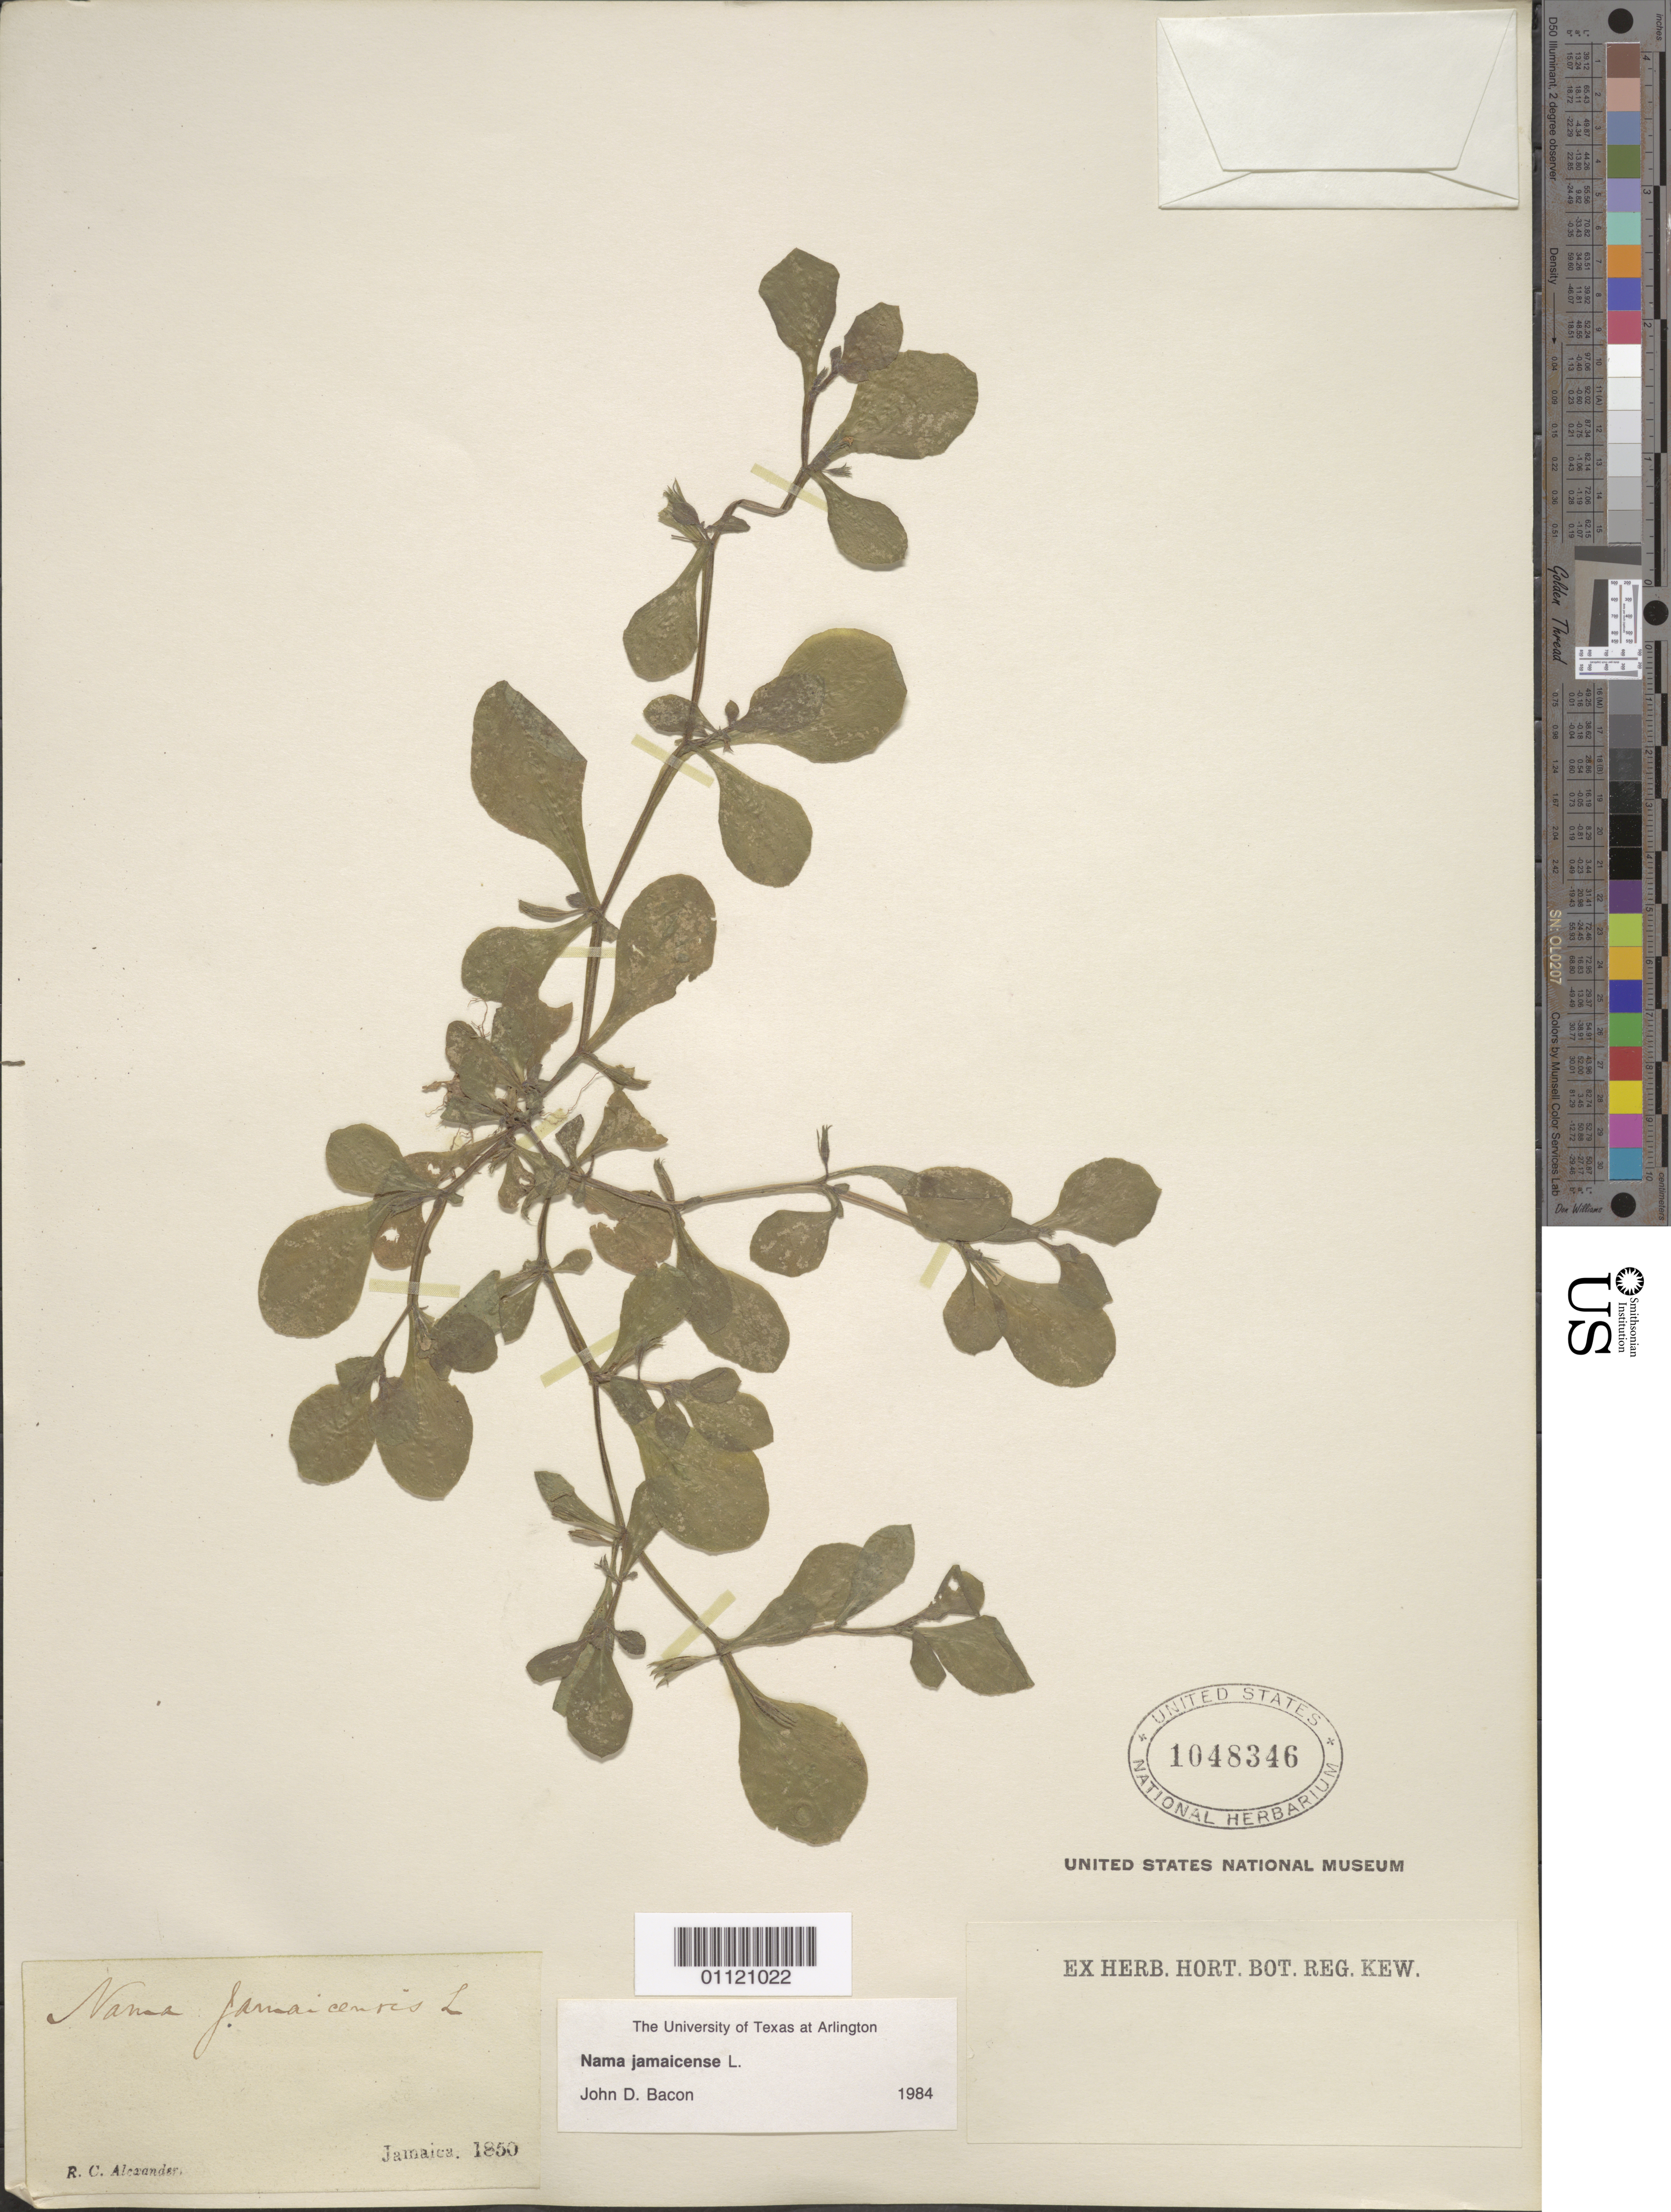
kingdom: Plantae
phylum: Tracheophyta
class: Magnoliopsida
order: Boraginales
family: Namaceae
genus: Nama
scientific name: Nama jamaicensis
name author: L.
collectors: R. C. Alexander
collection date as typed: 01 Jan 1850 to 31 Dec 1850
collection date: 1850-01-01/1850-12-31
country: Jamaica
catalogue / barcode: US 1048346